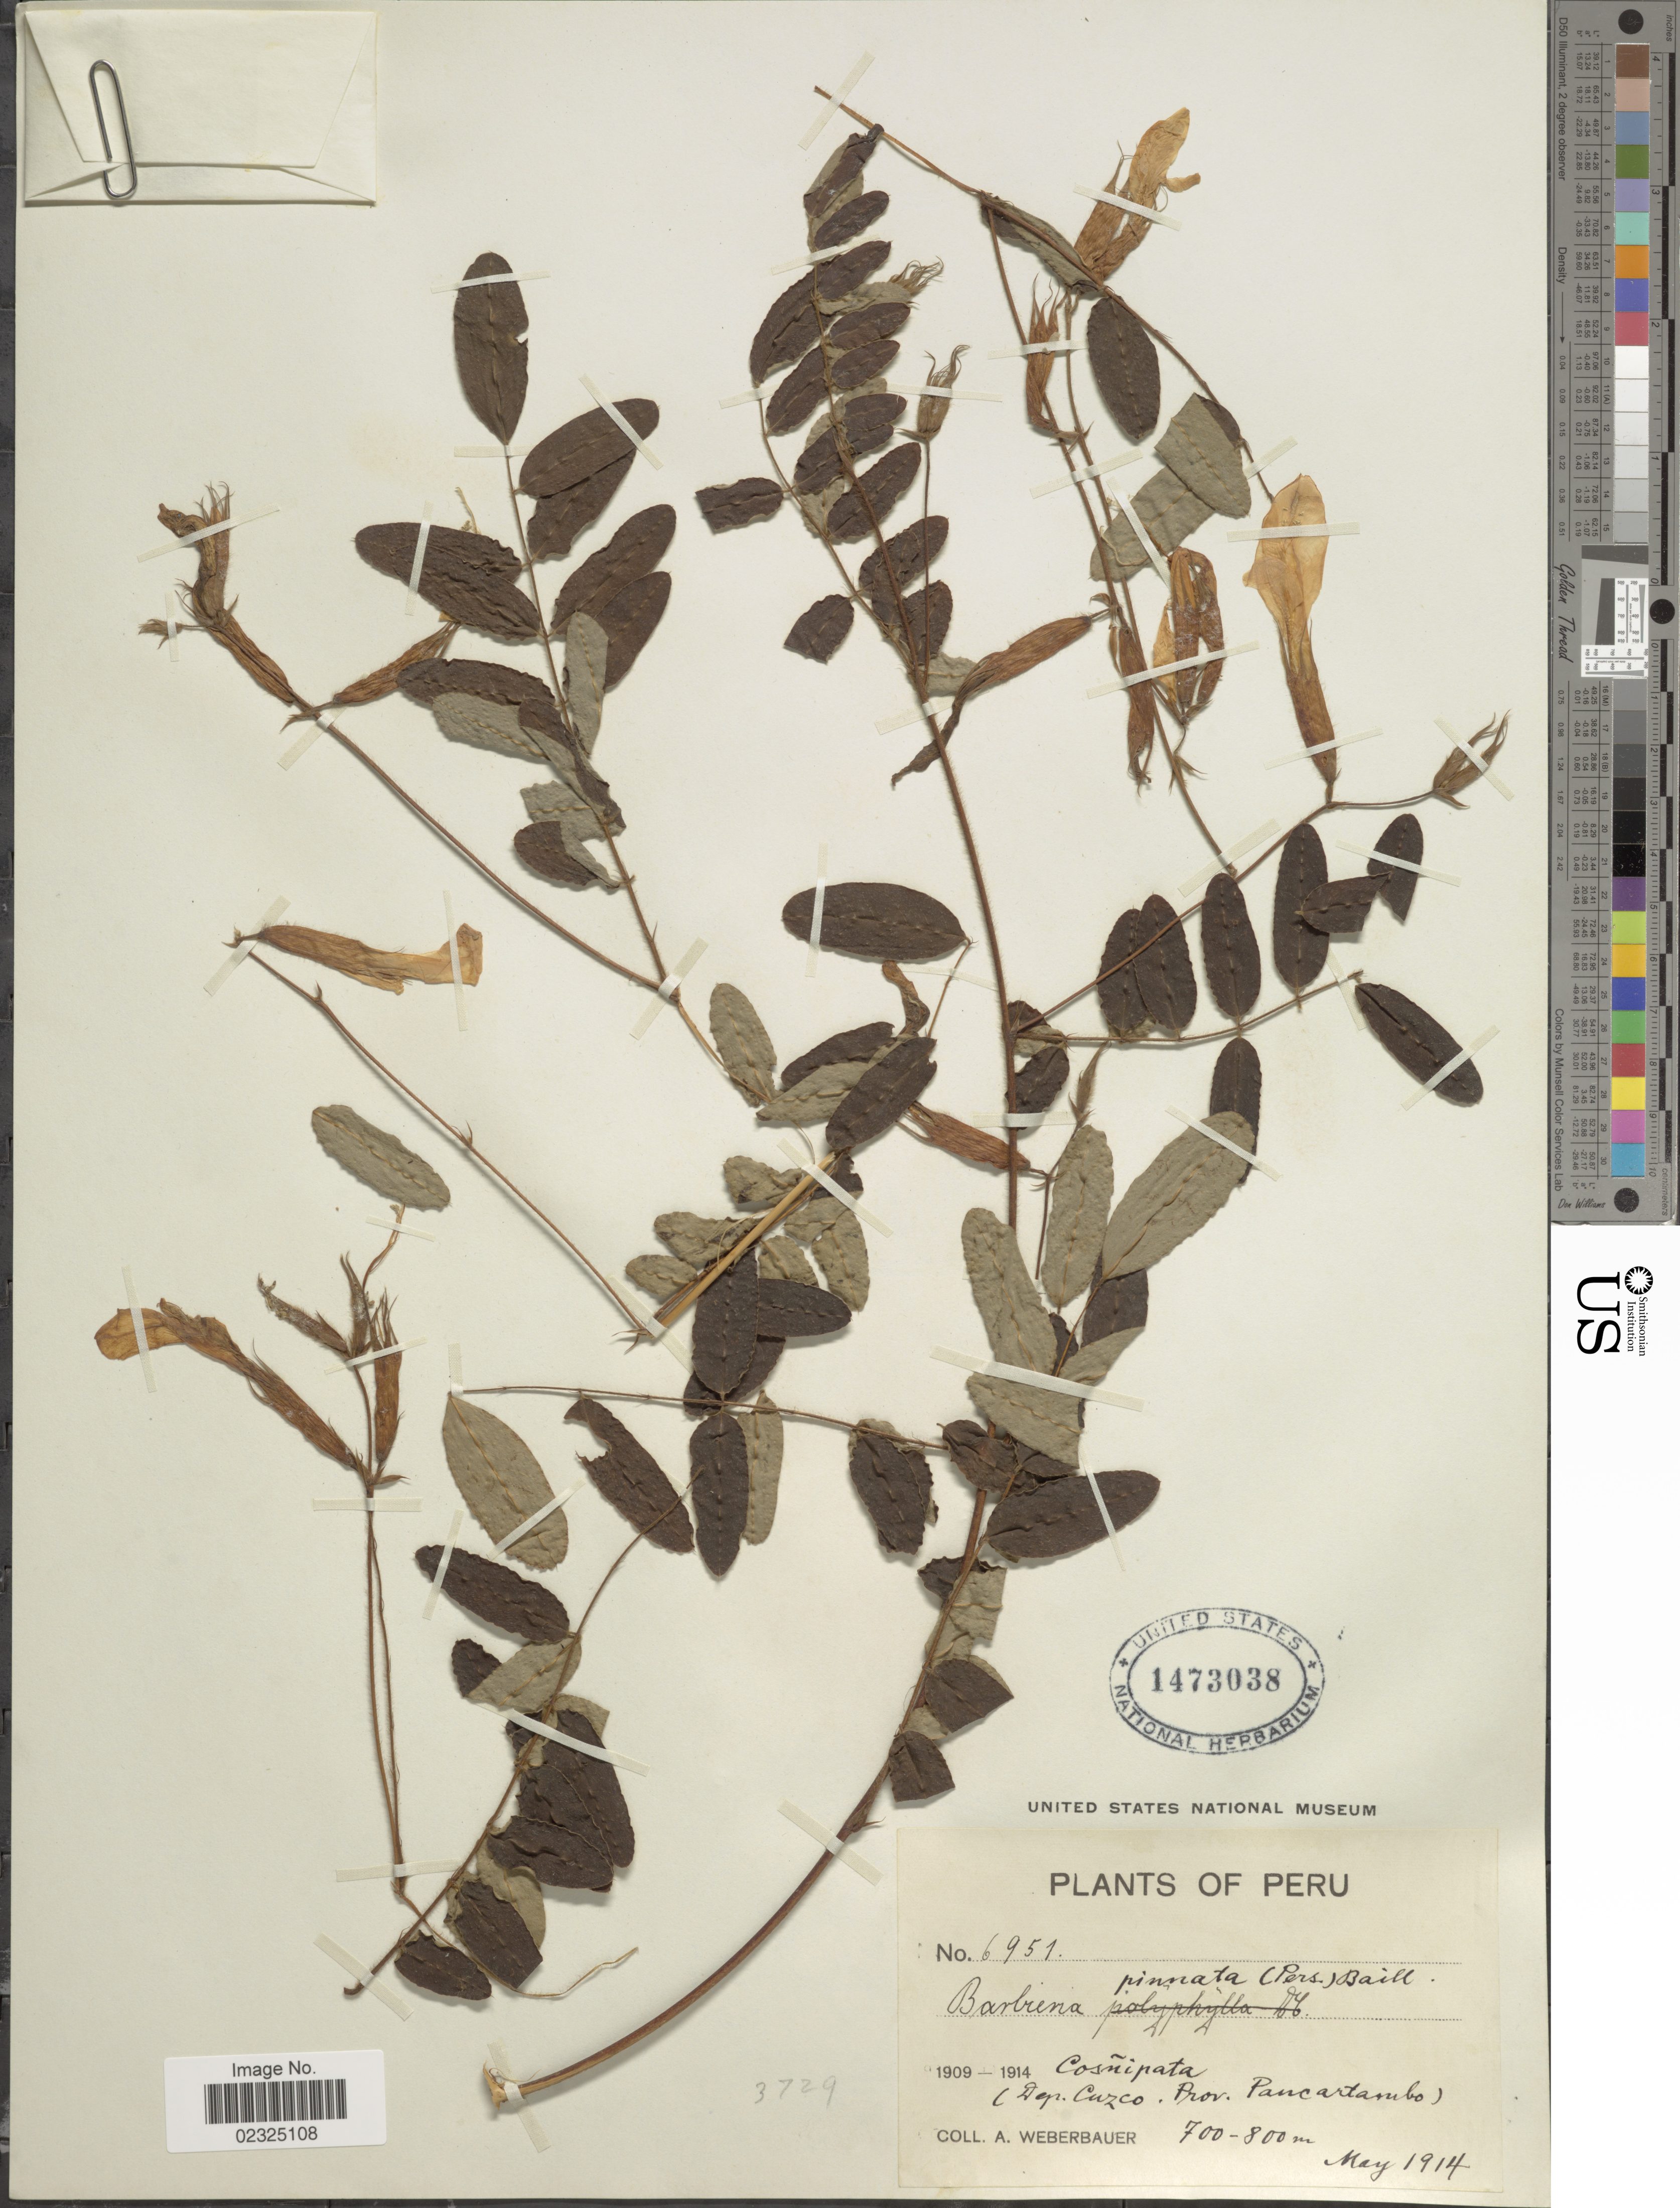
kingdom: Plantae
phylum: Tracheophyta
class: Magnoliopsida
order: Fabales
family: Fabaceae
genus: Barbieria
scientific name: Barbieria sp.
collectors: A. Weberbauer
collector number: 6951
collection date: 1914-05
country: Peru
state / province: Cusco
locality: Cosnipata (Prov. Pancartambo).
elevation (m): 700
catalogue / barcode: US 1473038